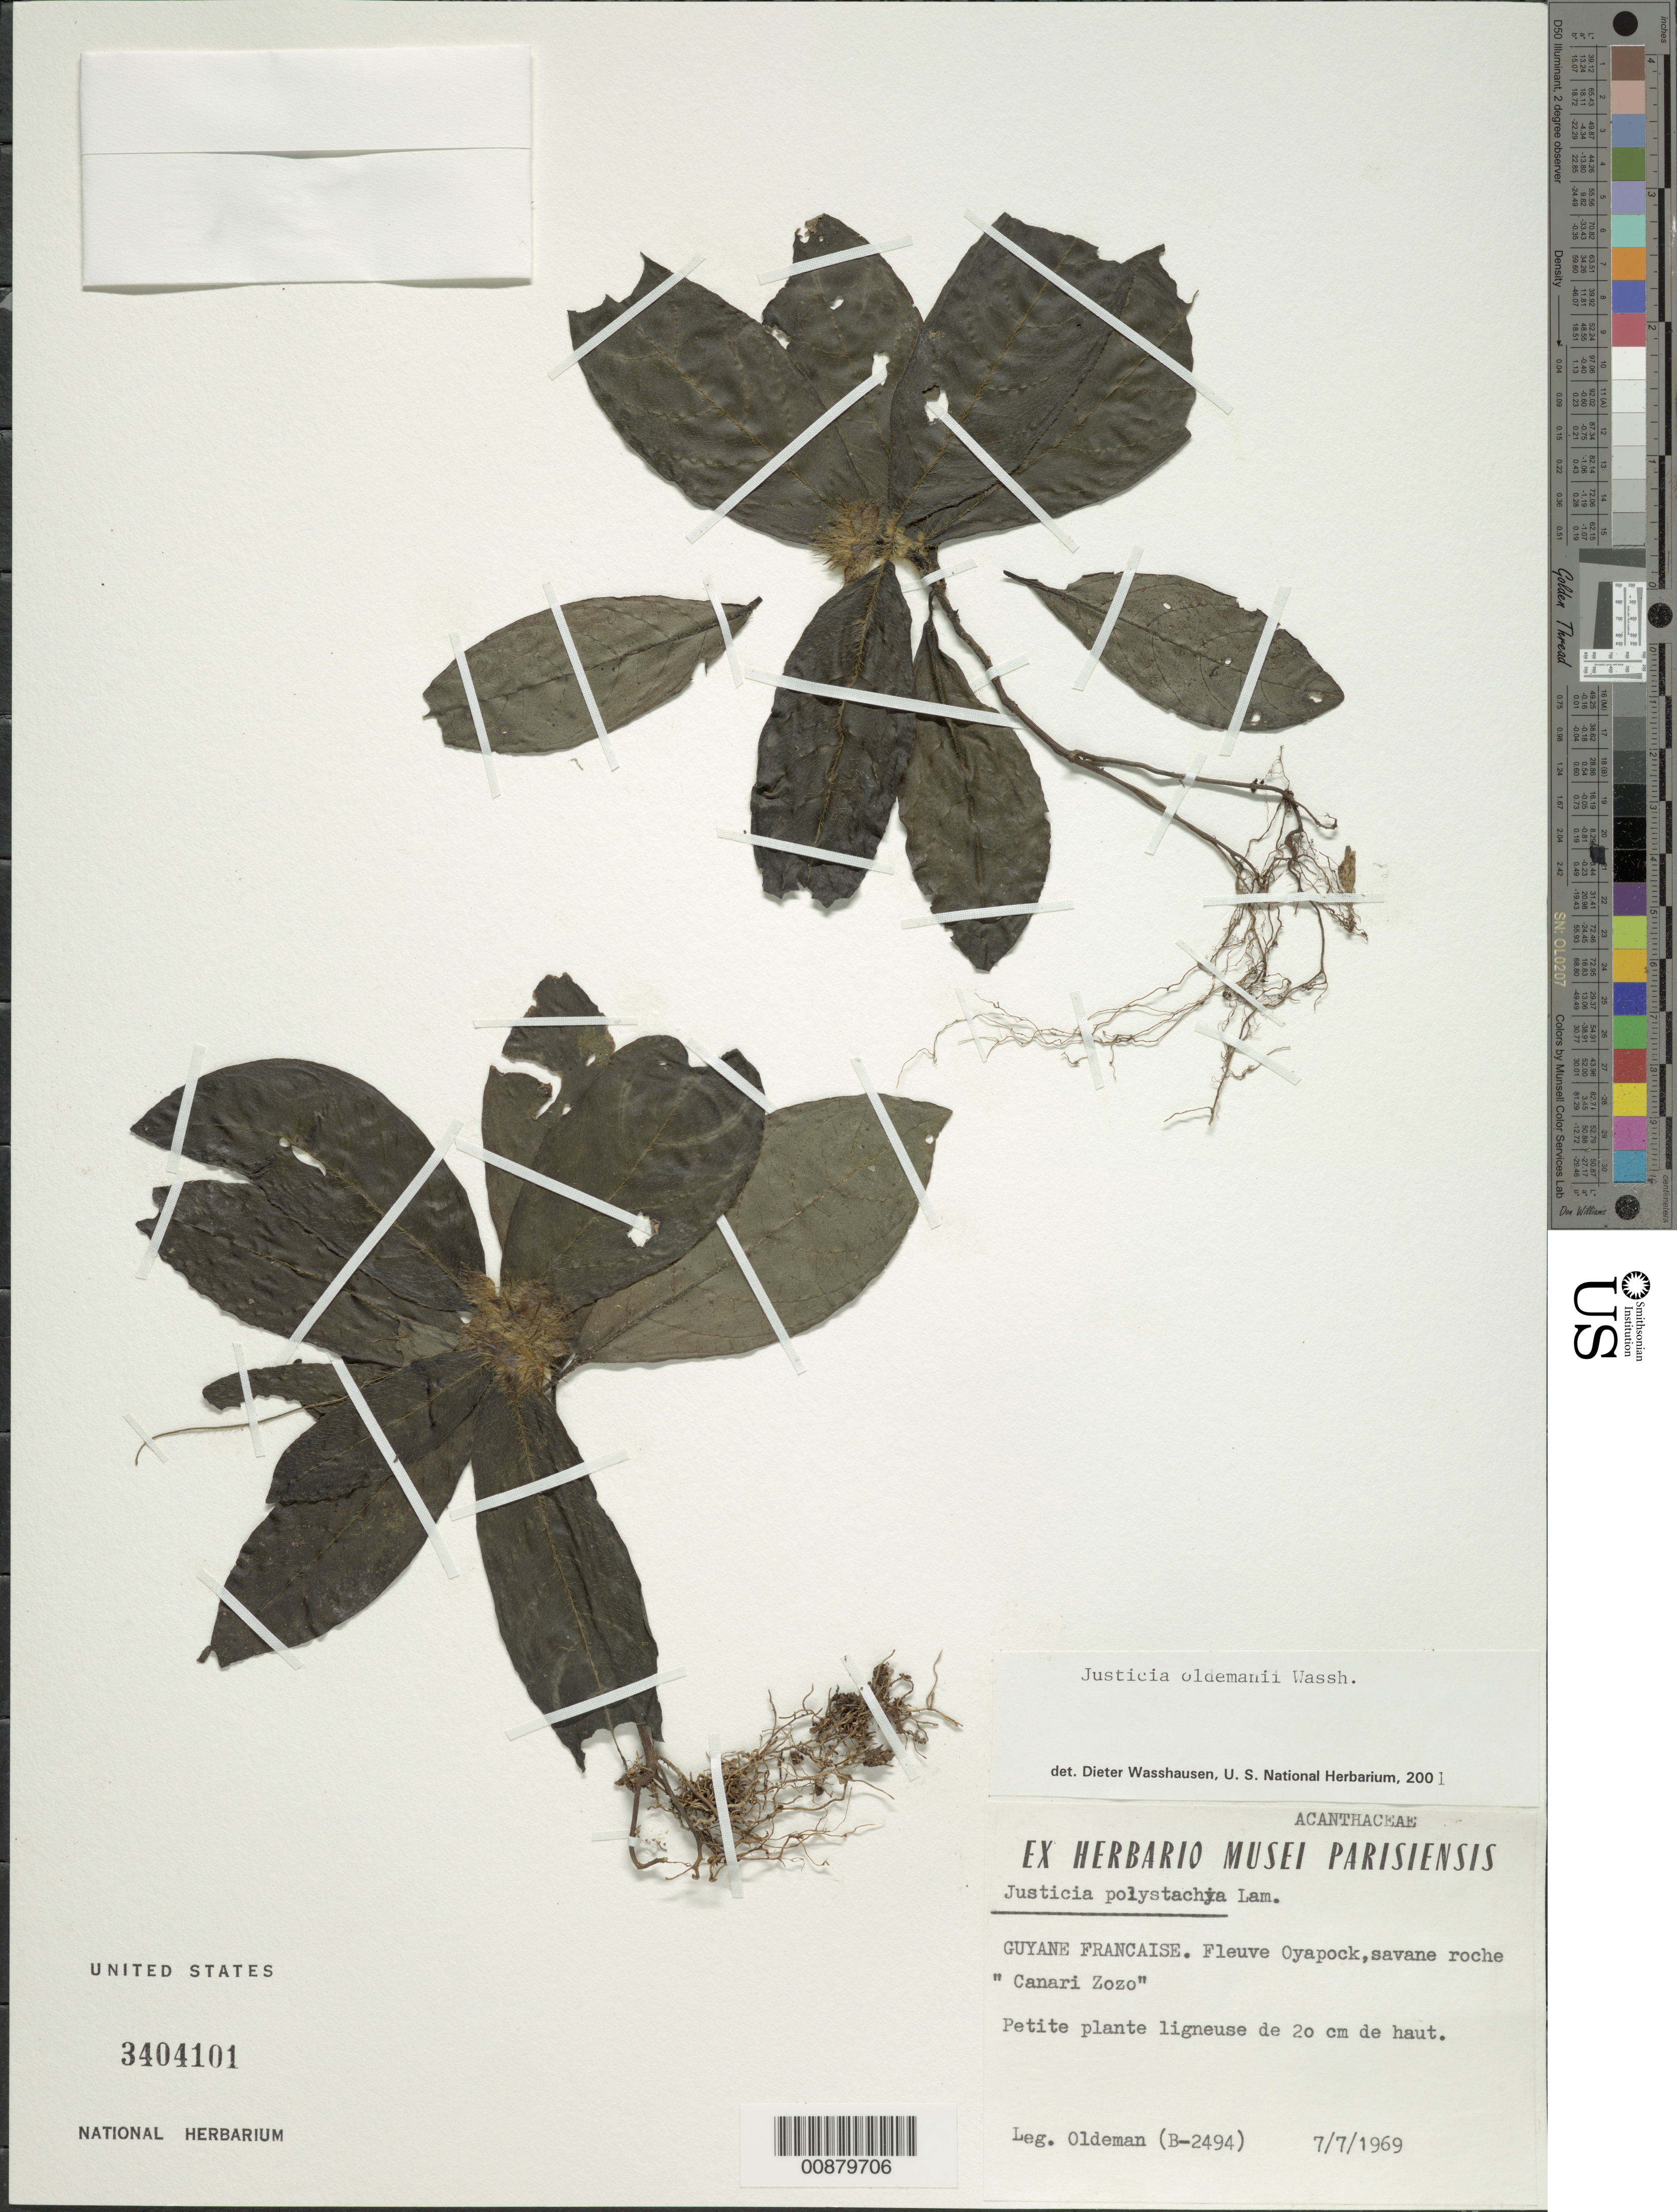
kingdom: Plantae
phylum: Tracheophyta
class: Magnoliopsida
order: Lamiales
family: Acanthaceae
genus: Justicia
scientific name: Justicia oldemanii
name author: Wassh.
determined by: Wasshausen, Dieter C., (BOT), Smithsonian Institution - National Museum of Natural History (UNITED STATES)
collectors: R. Oldeman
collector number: B 2494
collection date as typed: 7-Jul-69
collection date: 1969-07-07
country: French Guiana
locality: Fleuve Oyapock, savane roche "Canari Zozo"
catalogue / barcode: US 3404101